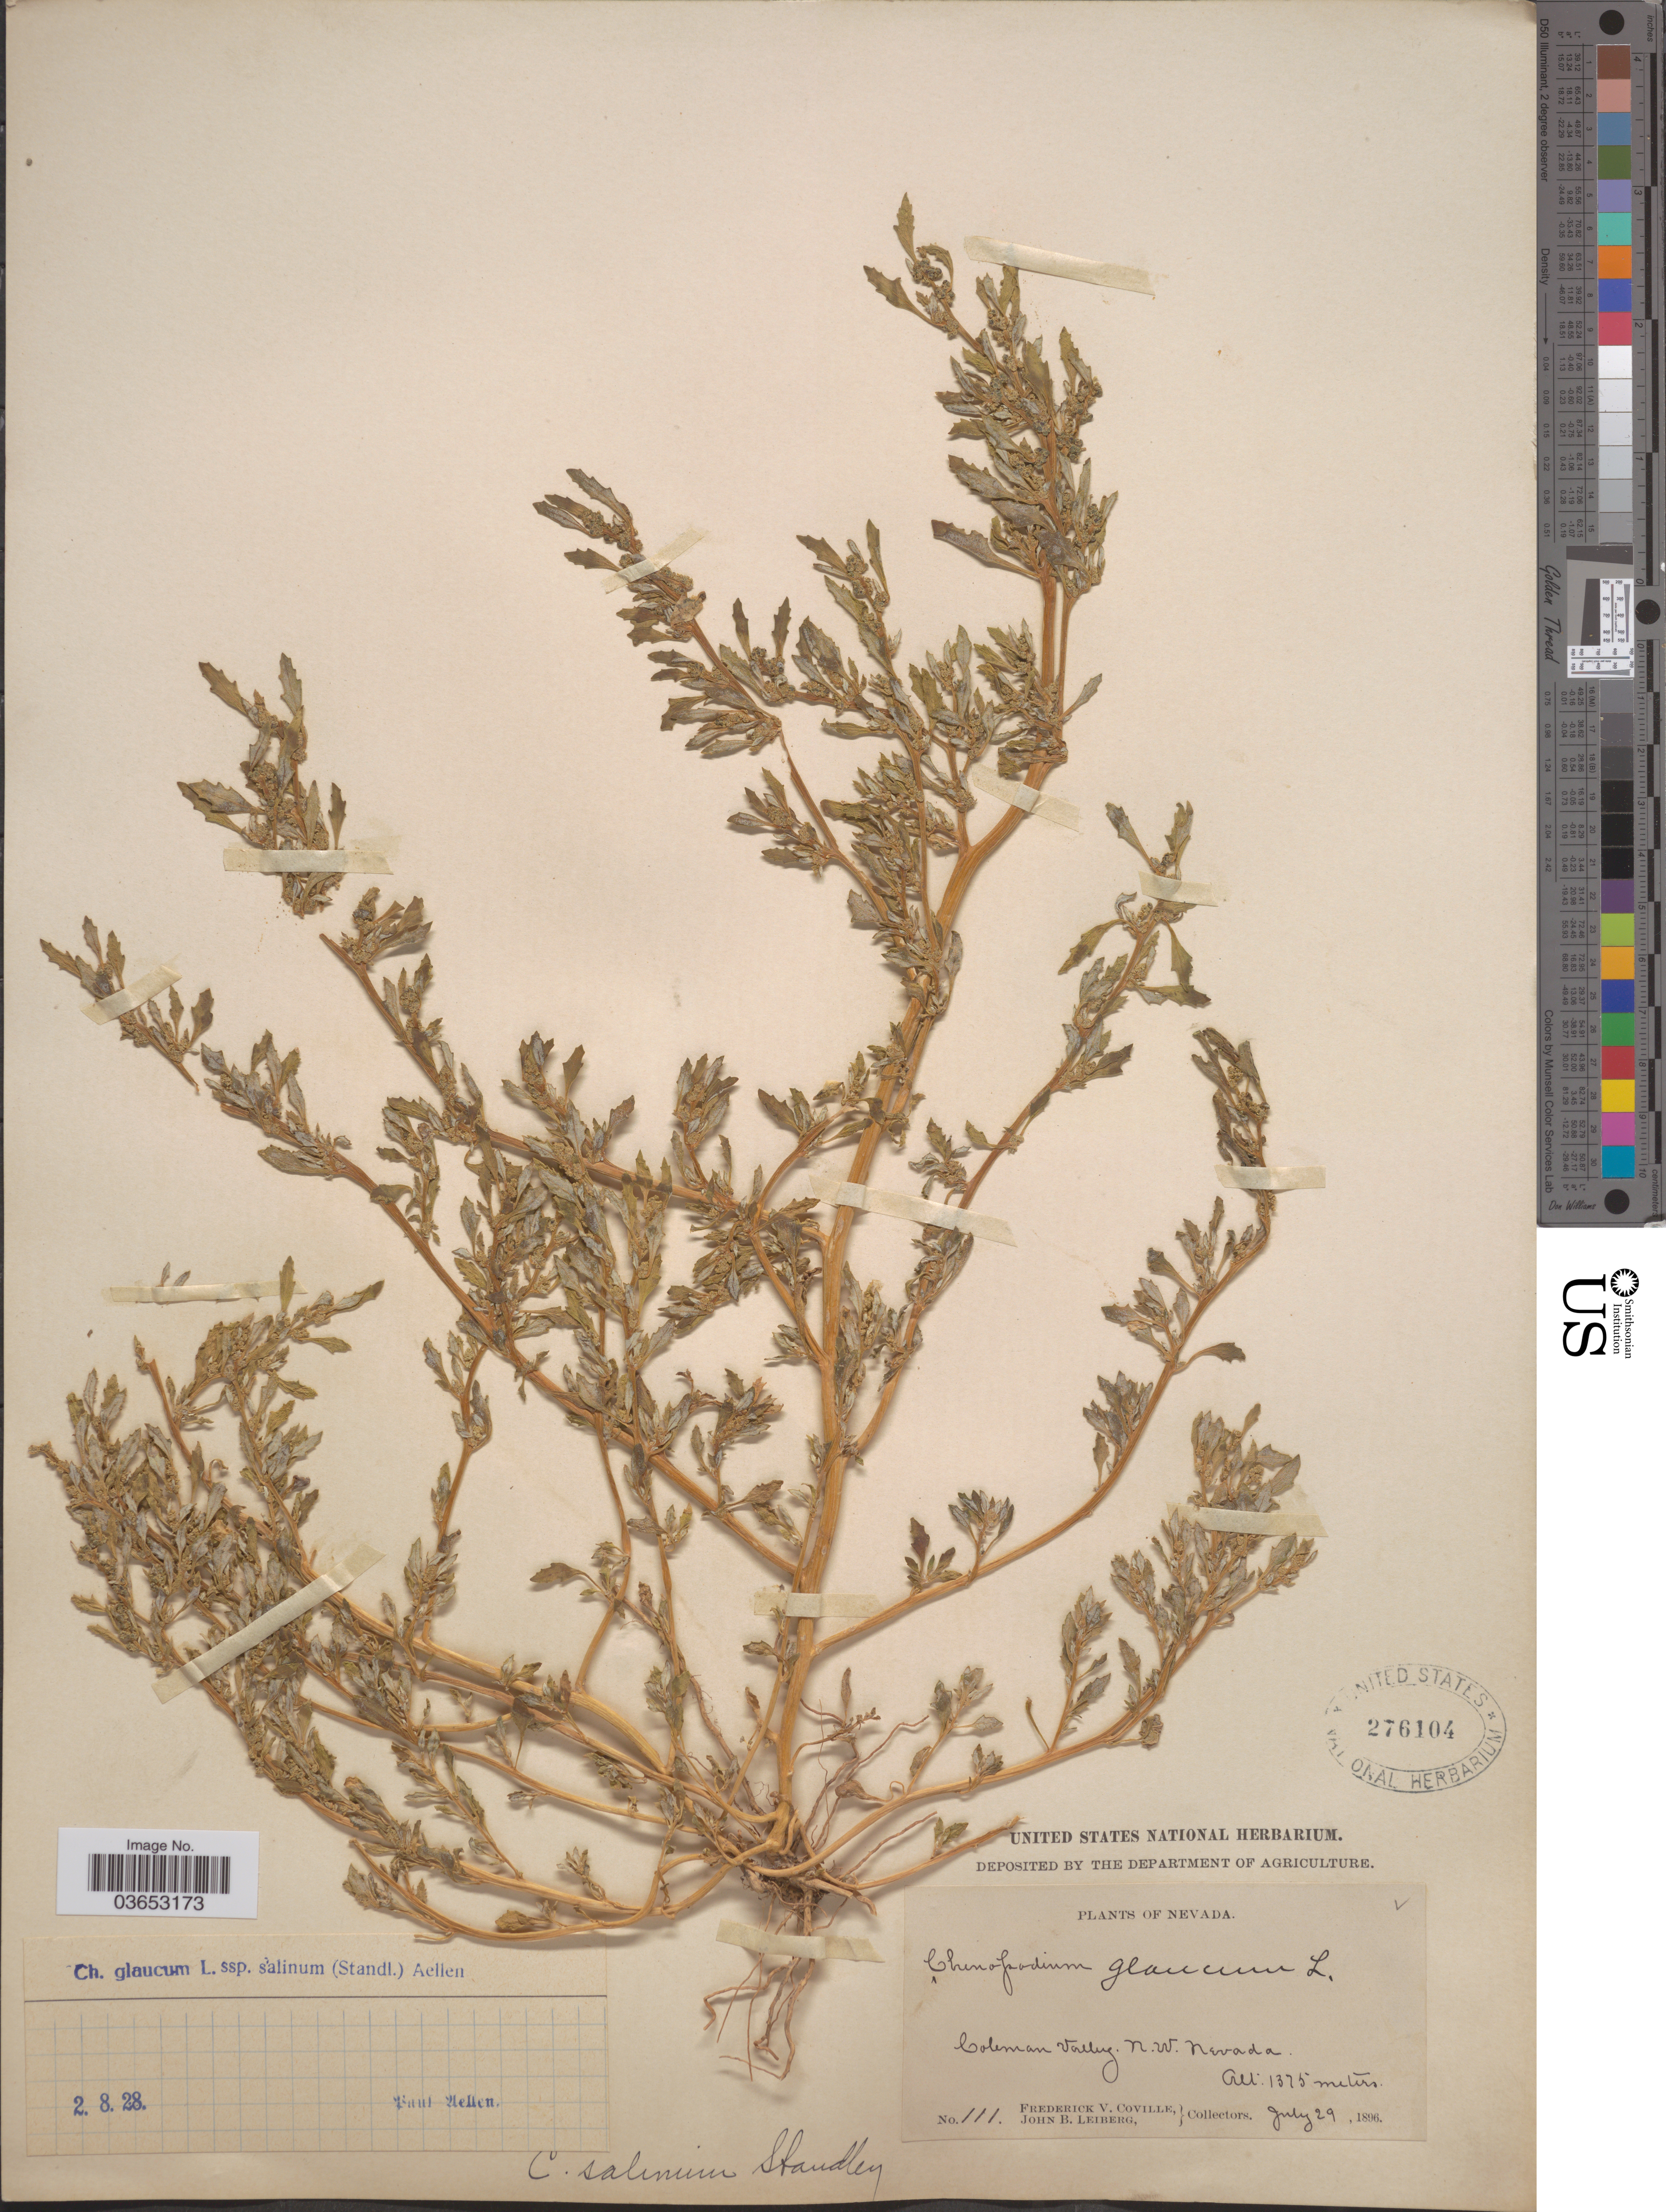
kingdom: Plantae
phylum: Tracheophyta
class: Magnoliopsida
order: Caryophyllales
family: Amaranthaceae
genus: Chenopodium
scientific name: Chenopodium glaucum subsp. salinum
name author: (Aellen) Aellen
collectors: F. V. Coville & J. B. Leiberg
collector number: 111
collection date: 1896-07-29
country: United States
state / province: Nevada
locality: Coleman Valley. N.W. Nevada.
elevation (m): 1375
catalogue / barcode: US 276104